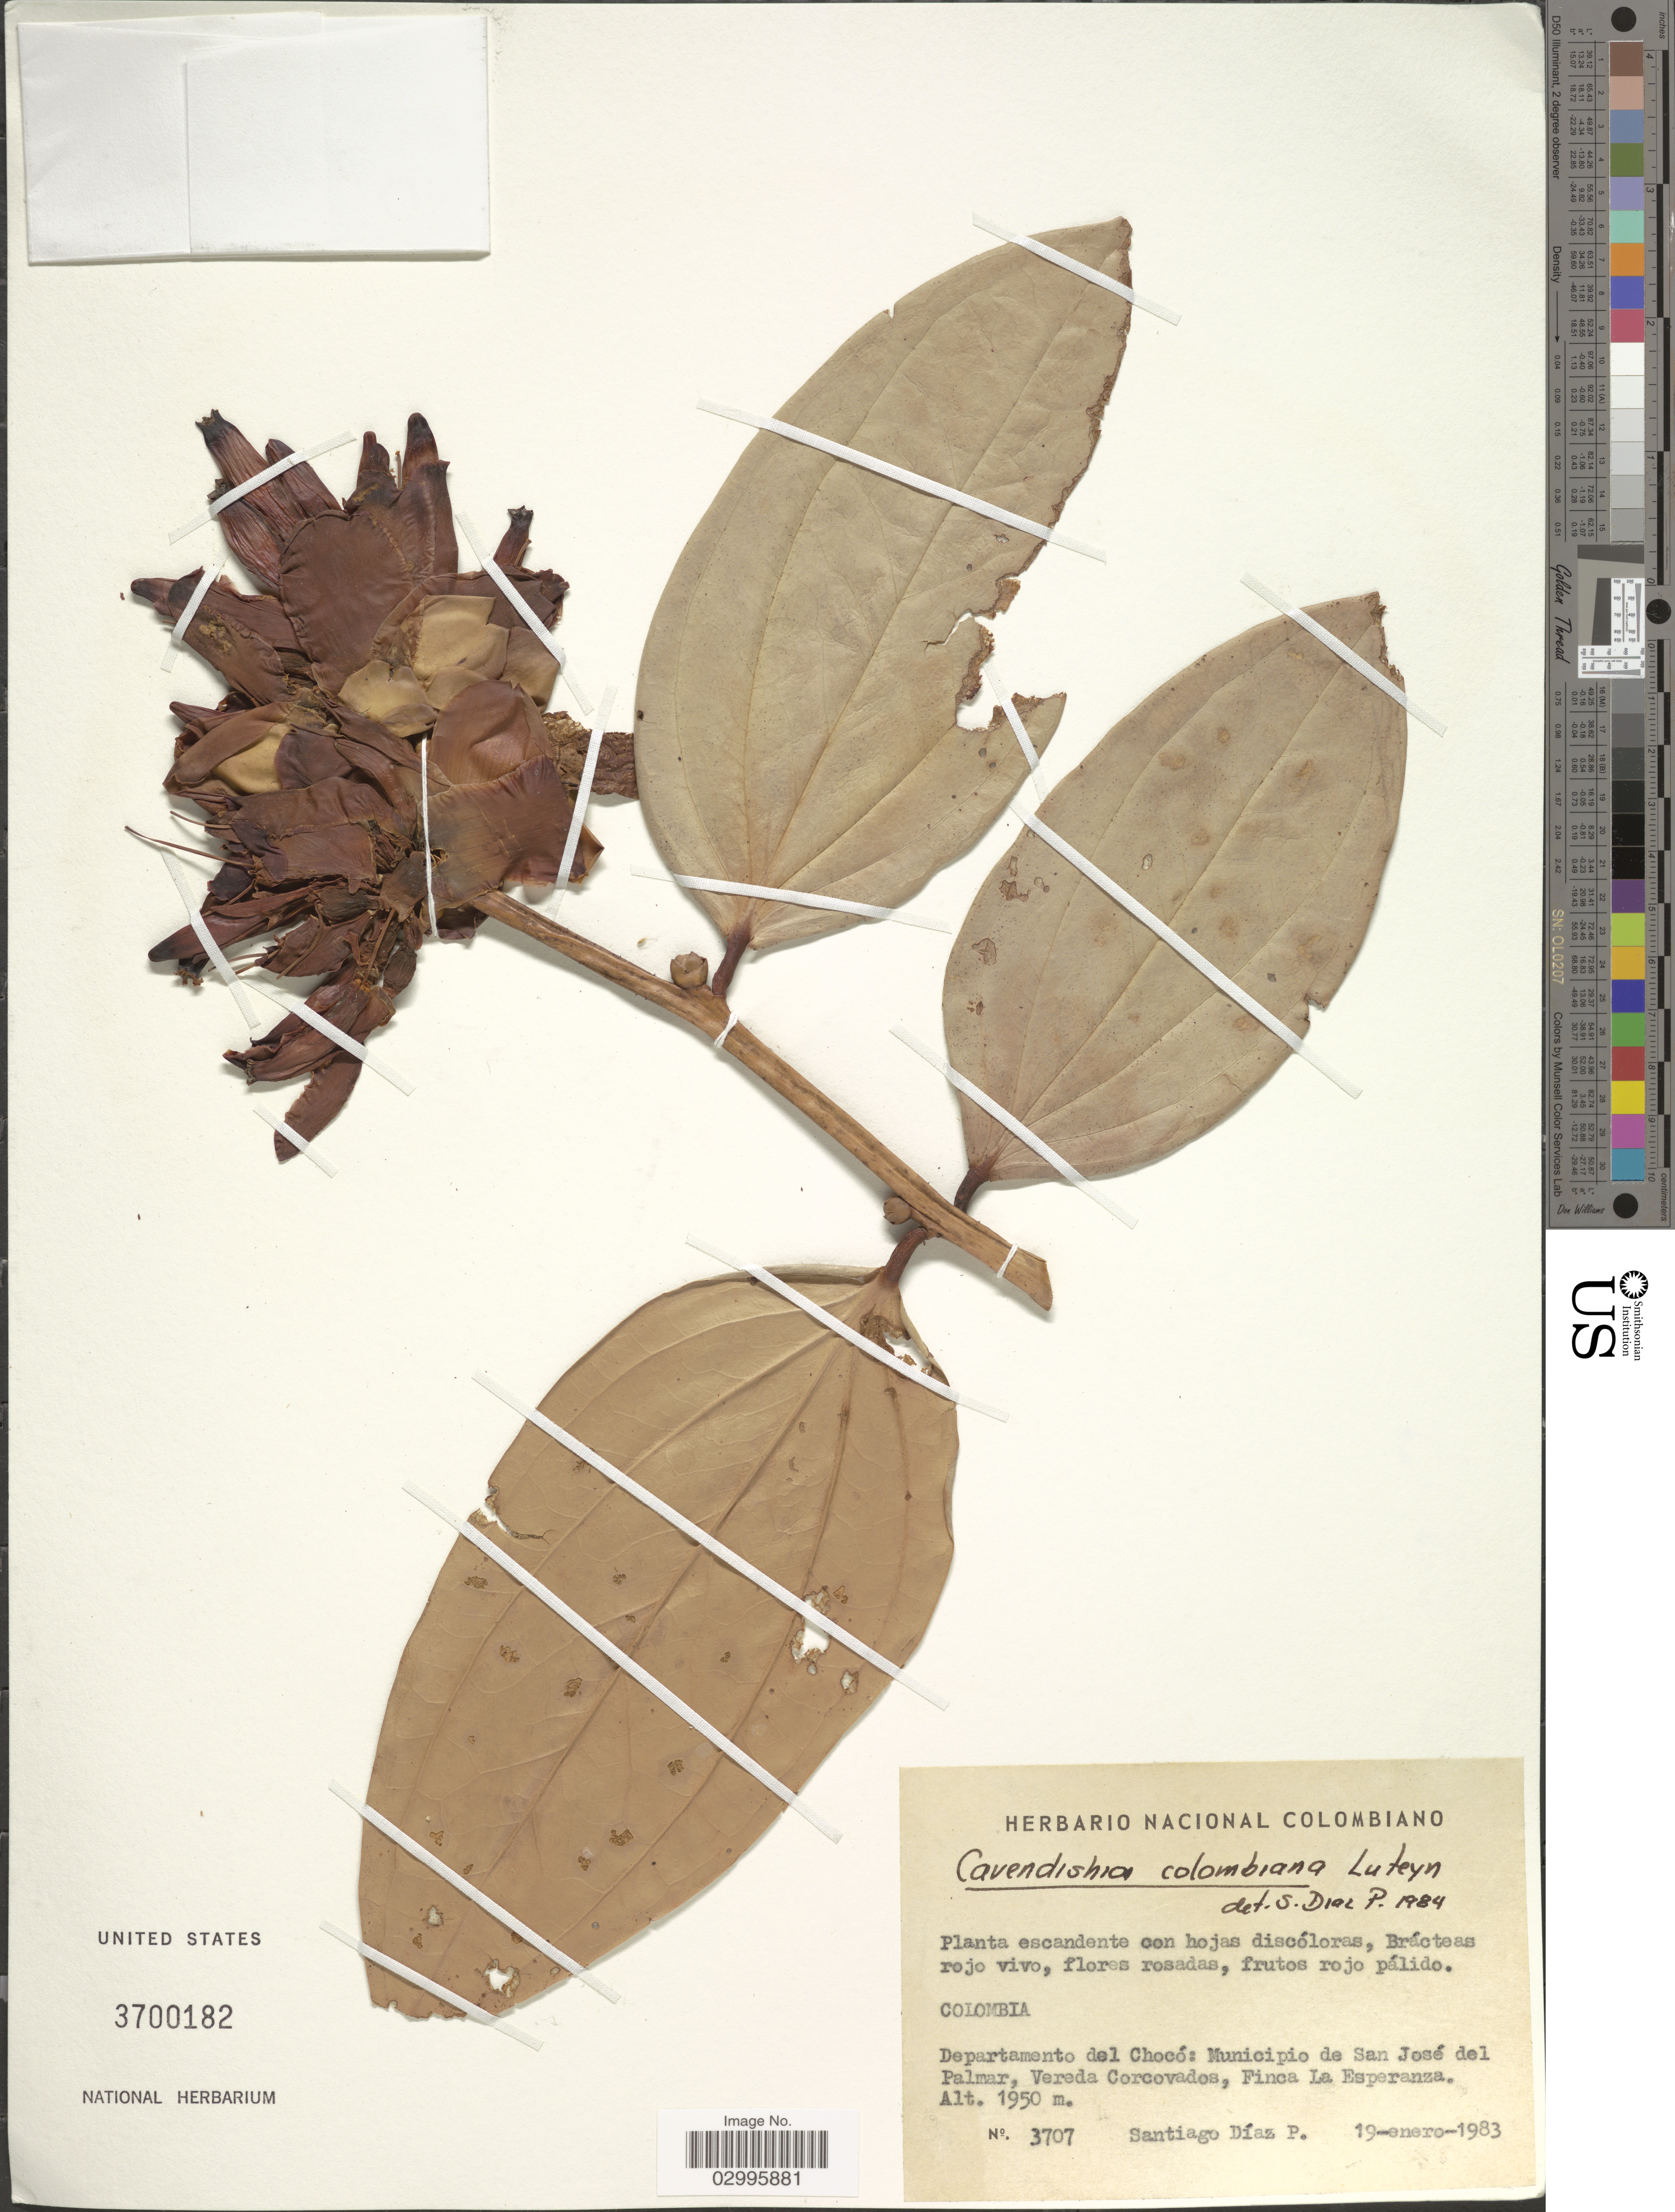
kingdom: Plantae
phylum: Tracheophyta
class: Magnoliopsida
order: Ericales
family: Ericaceae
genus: Cavendishia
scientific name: Cavendishia colombiana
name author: Luteyn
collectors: S. Diaz P.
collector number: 3707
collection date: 1983-01-19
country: Colombia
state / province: Chocó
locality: Departamento del Chocó: Municipio de San José del Palmar, Vereda Corcovados, Finca La Esperanza.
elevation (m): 1950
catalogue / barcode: US 3700182